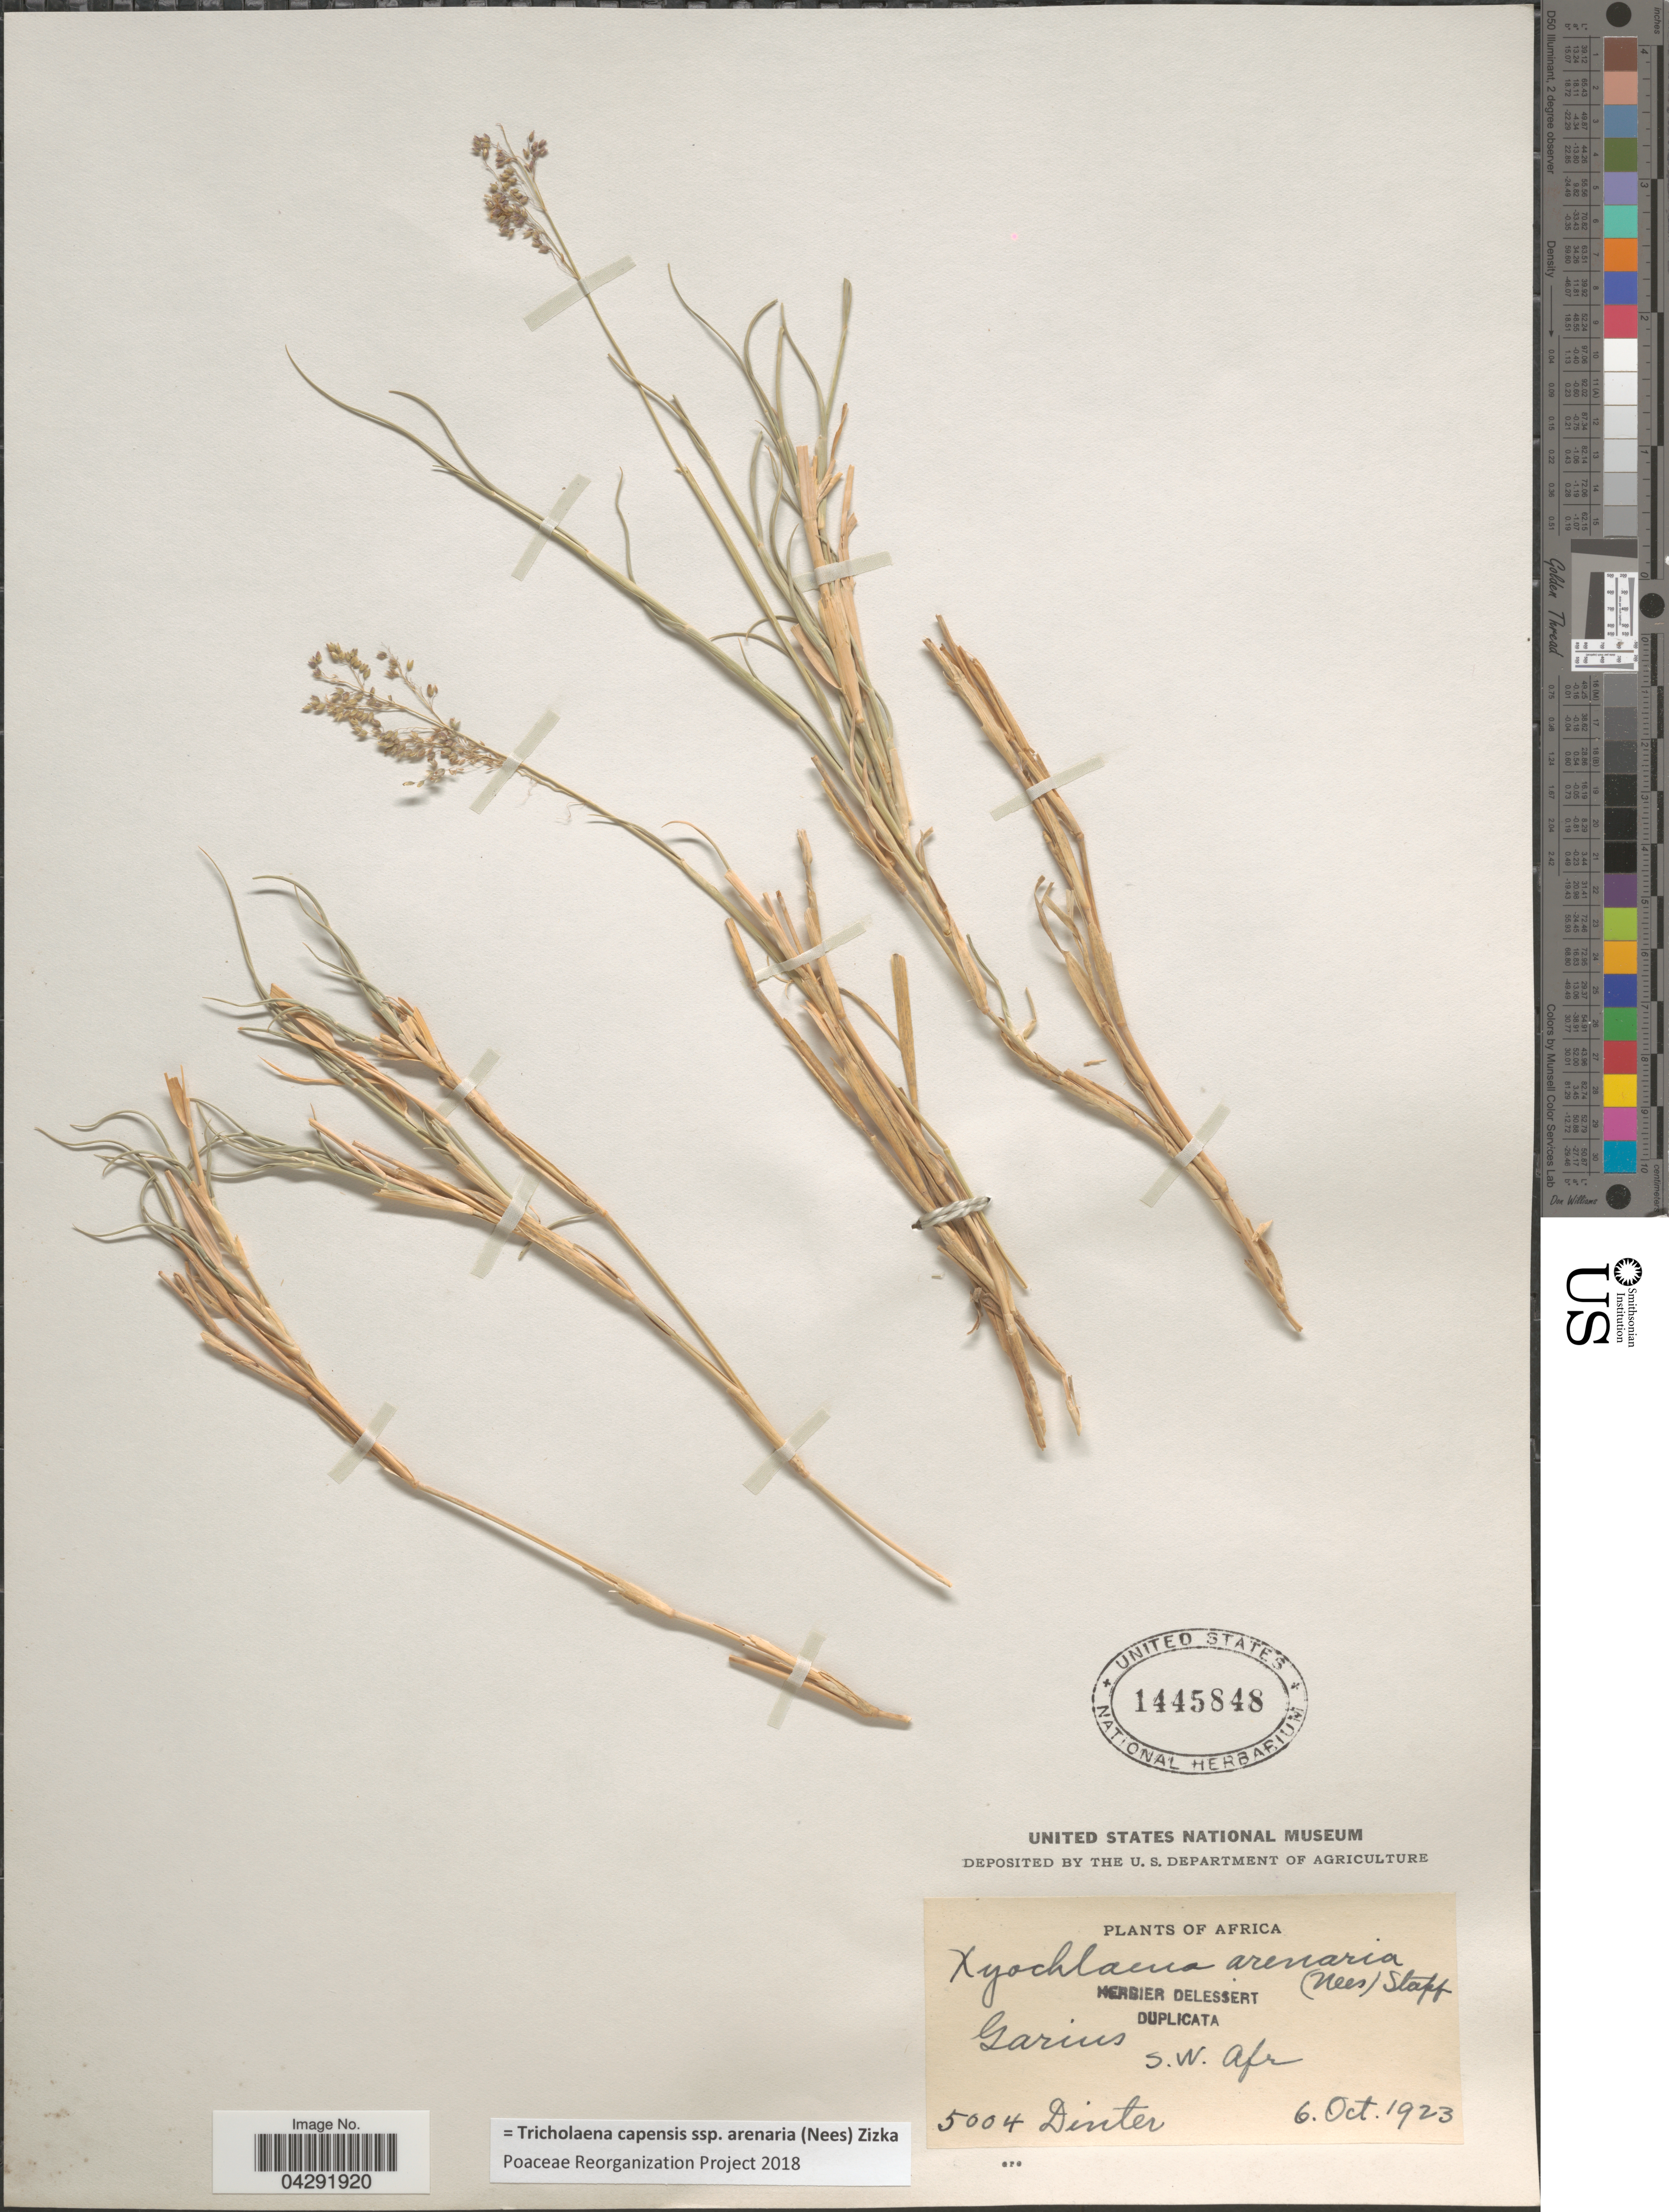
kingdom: Plantae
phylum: Tracheophyta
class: Liliopsida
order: Poales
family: Poaceae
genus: Tricholaena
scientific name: Tricholaena capensis subsp. arenaria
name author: (Nees) Zizka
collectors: Dinter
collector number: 5004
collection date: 1923-10-06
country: Namibia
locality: Africa. Garins. S.W. Africa.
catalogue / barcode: US 1445848